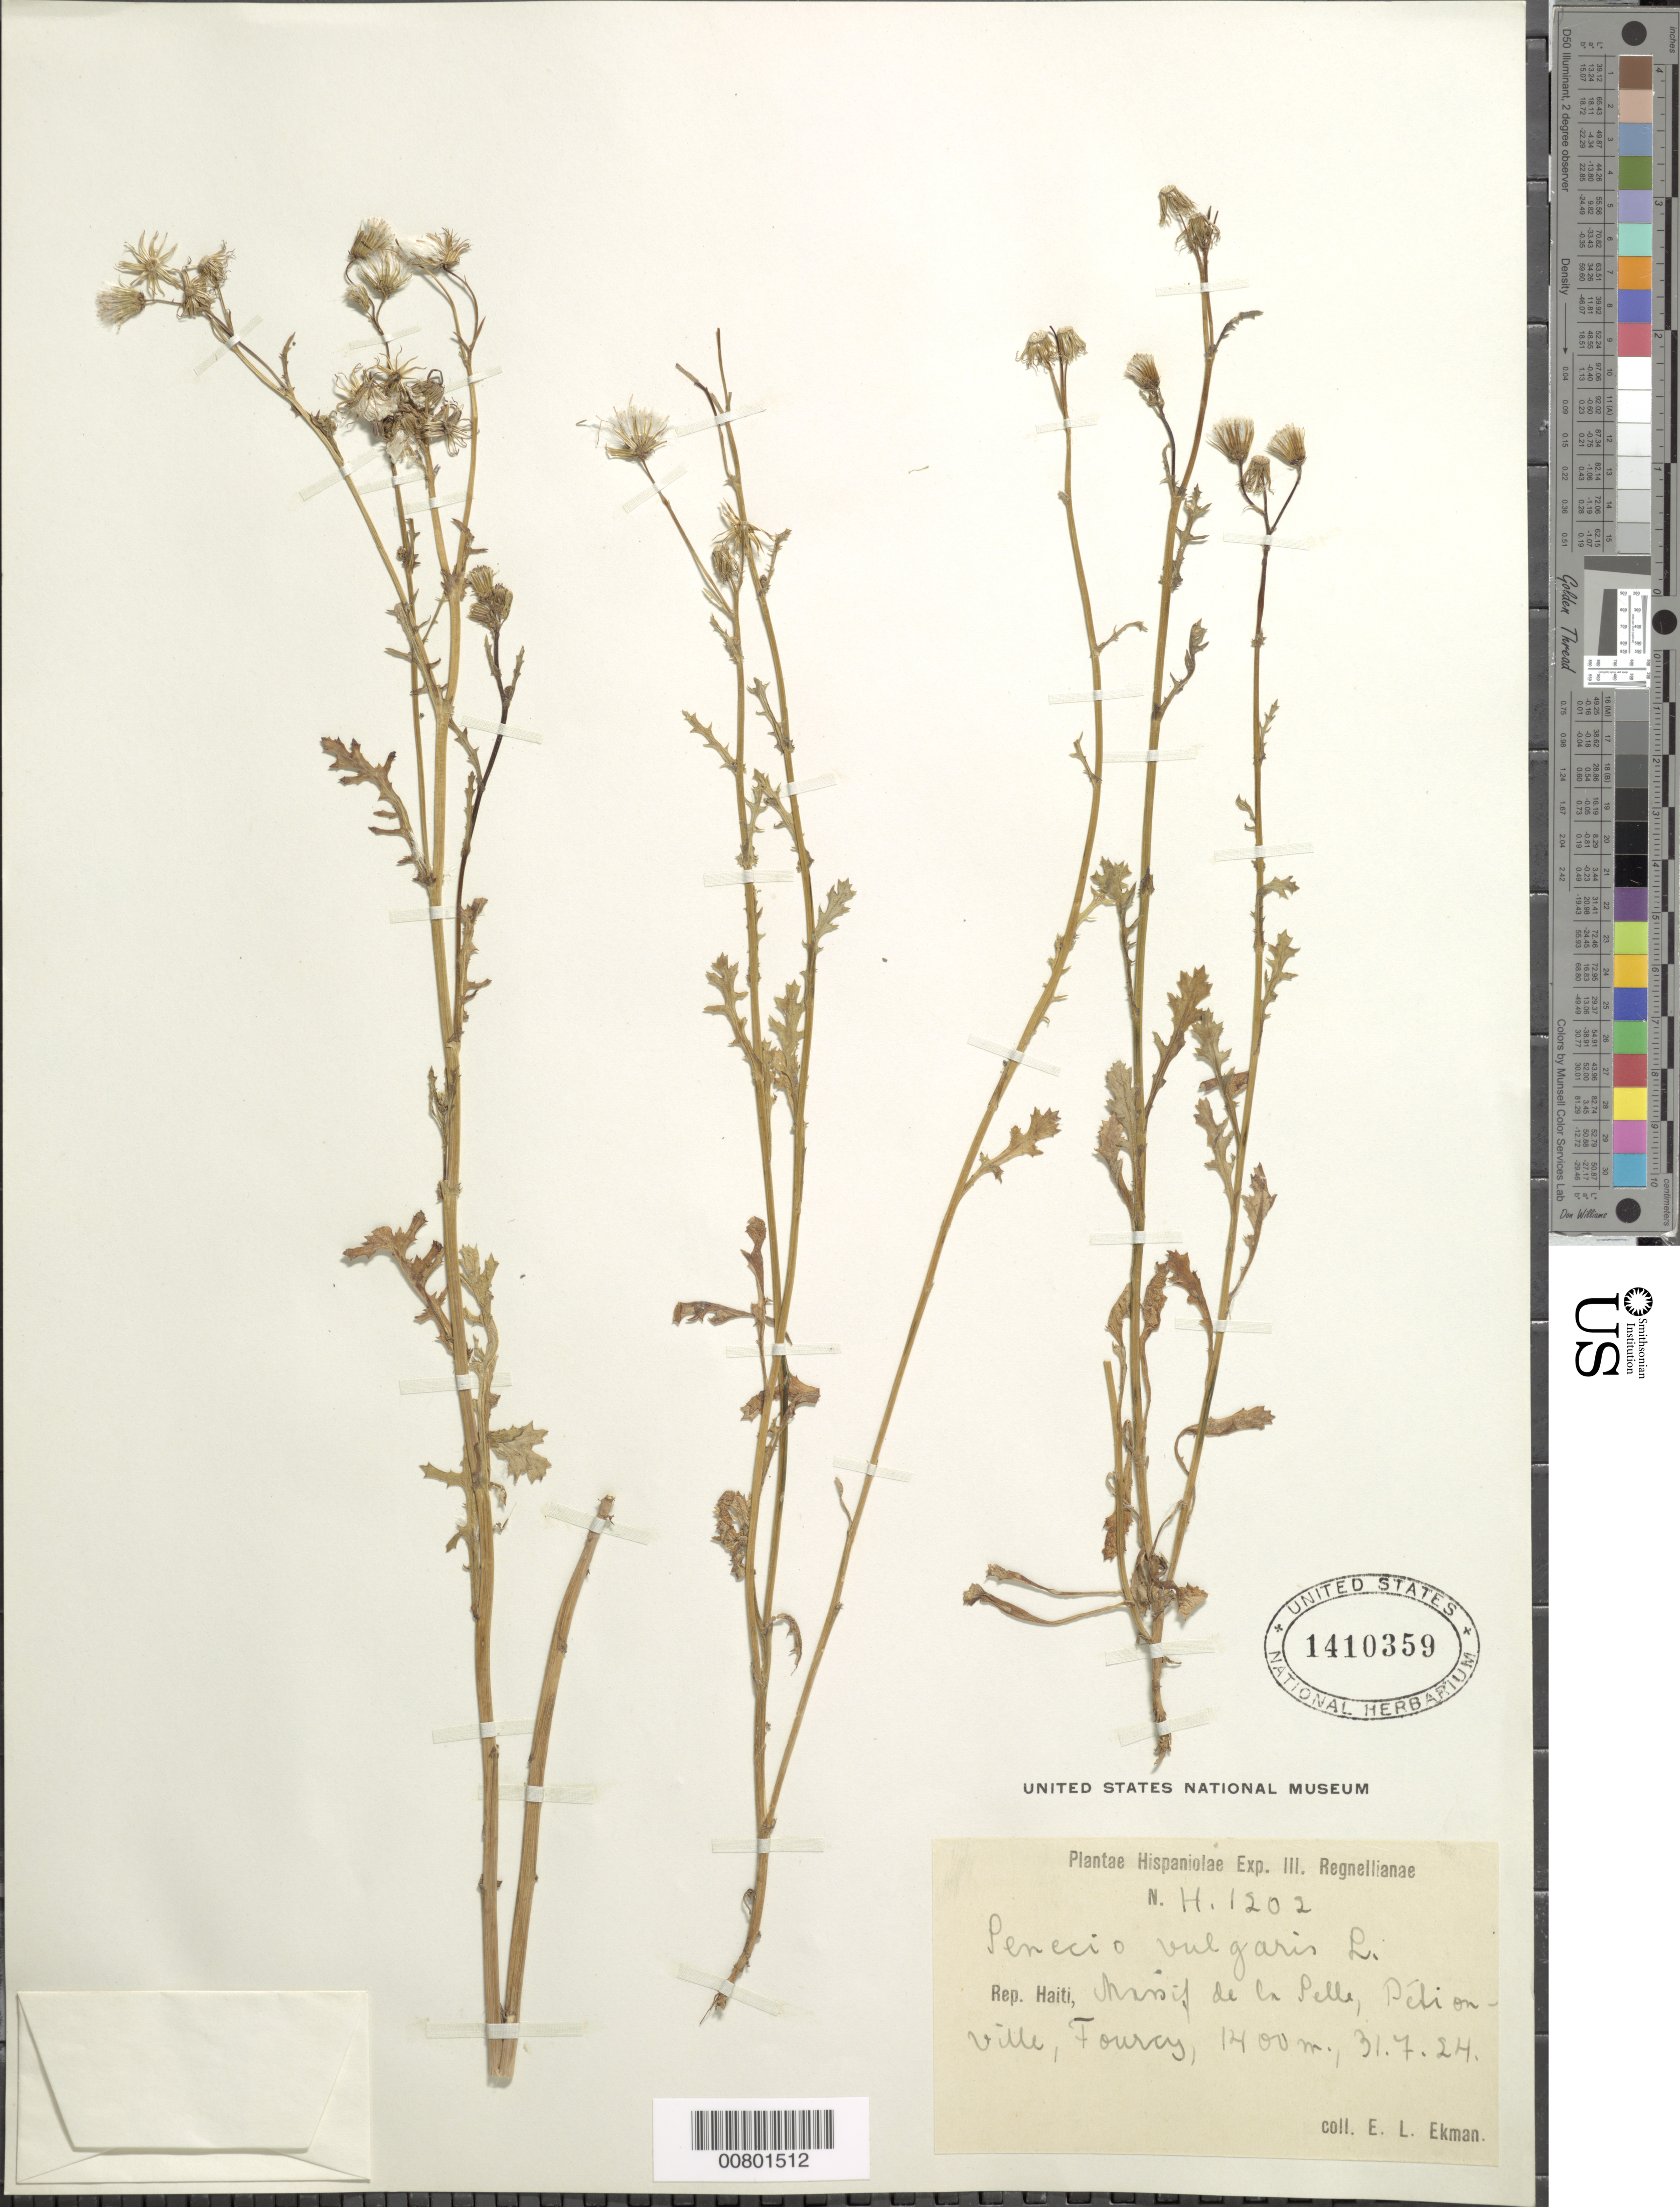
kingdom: Plantae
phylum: Tracheophyta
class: Magnoliopsida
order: Asterales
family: Asteraceae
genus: Senecio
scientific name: Senecio vulgaris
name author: L.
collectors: E. L. Ekman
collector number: H 1202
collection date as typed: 31 Jul 1924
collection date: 1924-07-31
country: Haiti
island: Hispaniola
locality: Massif de la Selle, Pédion-Ville, Furcy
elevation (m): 1400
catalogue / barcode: US 1410359